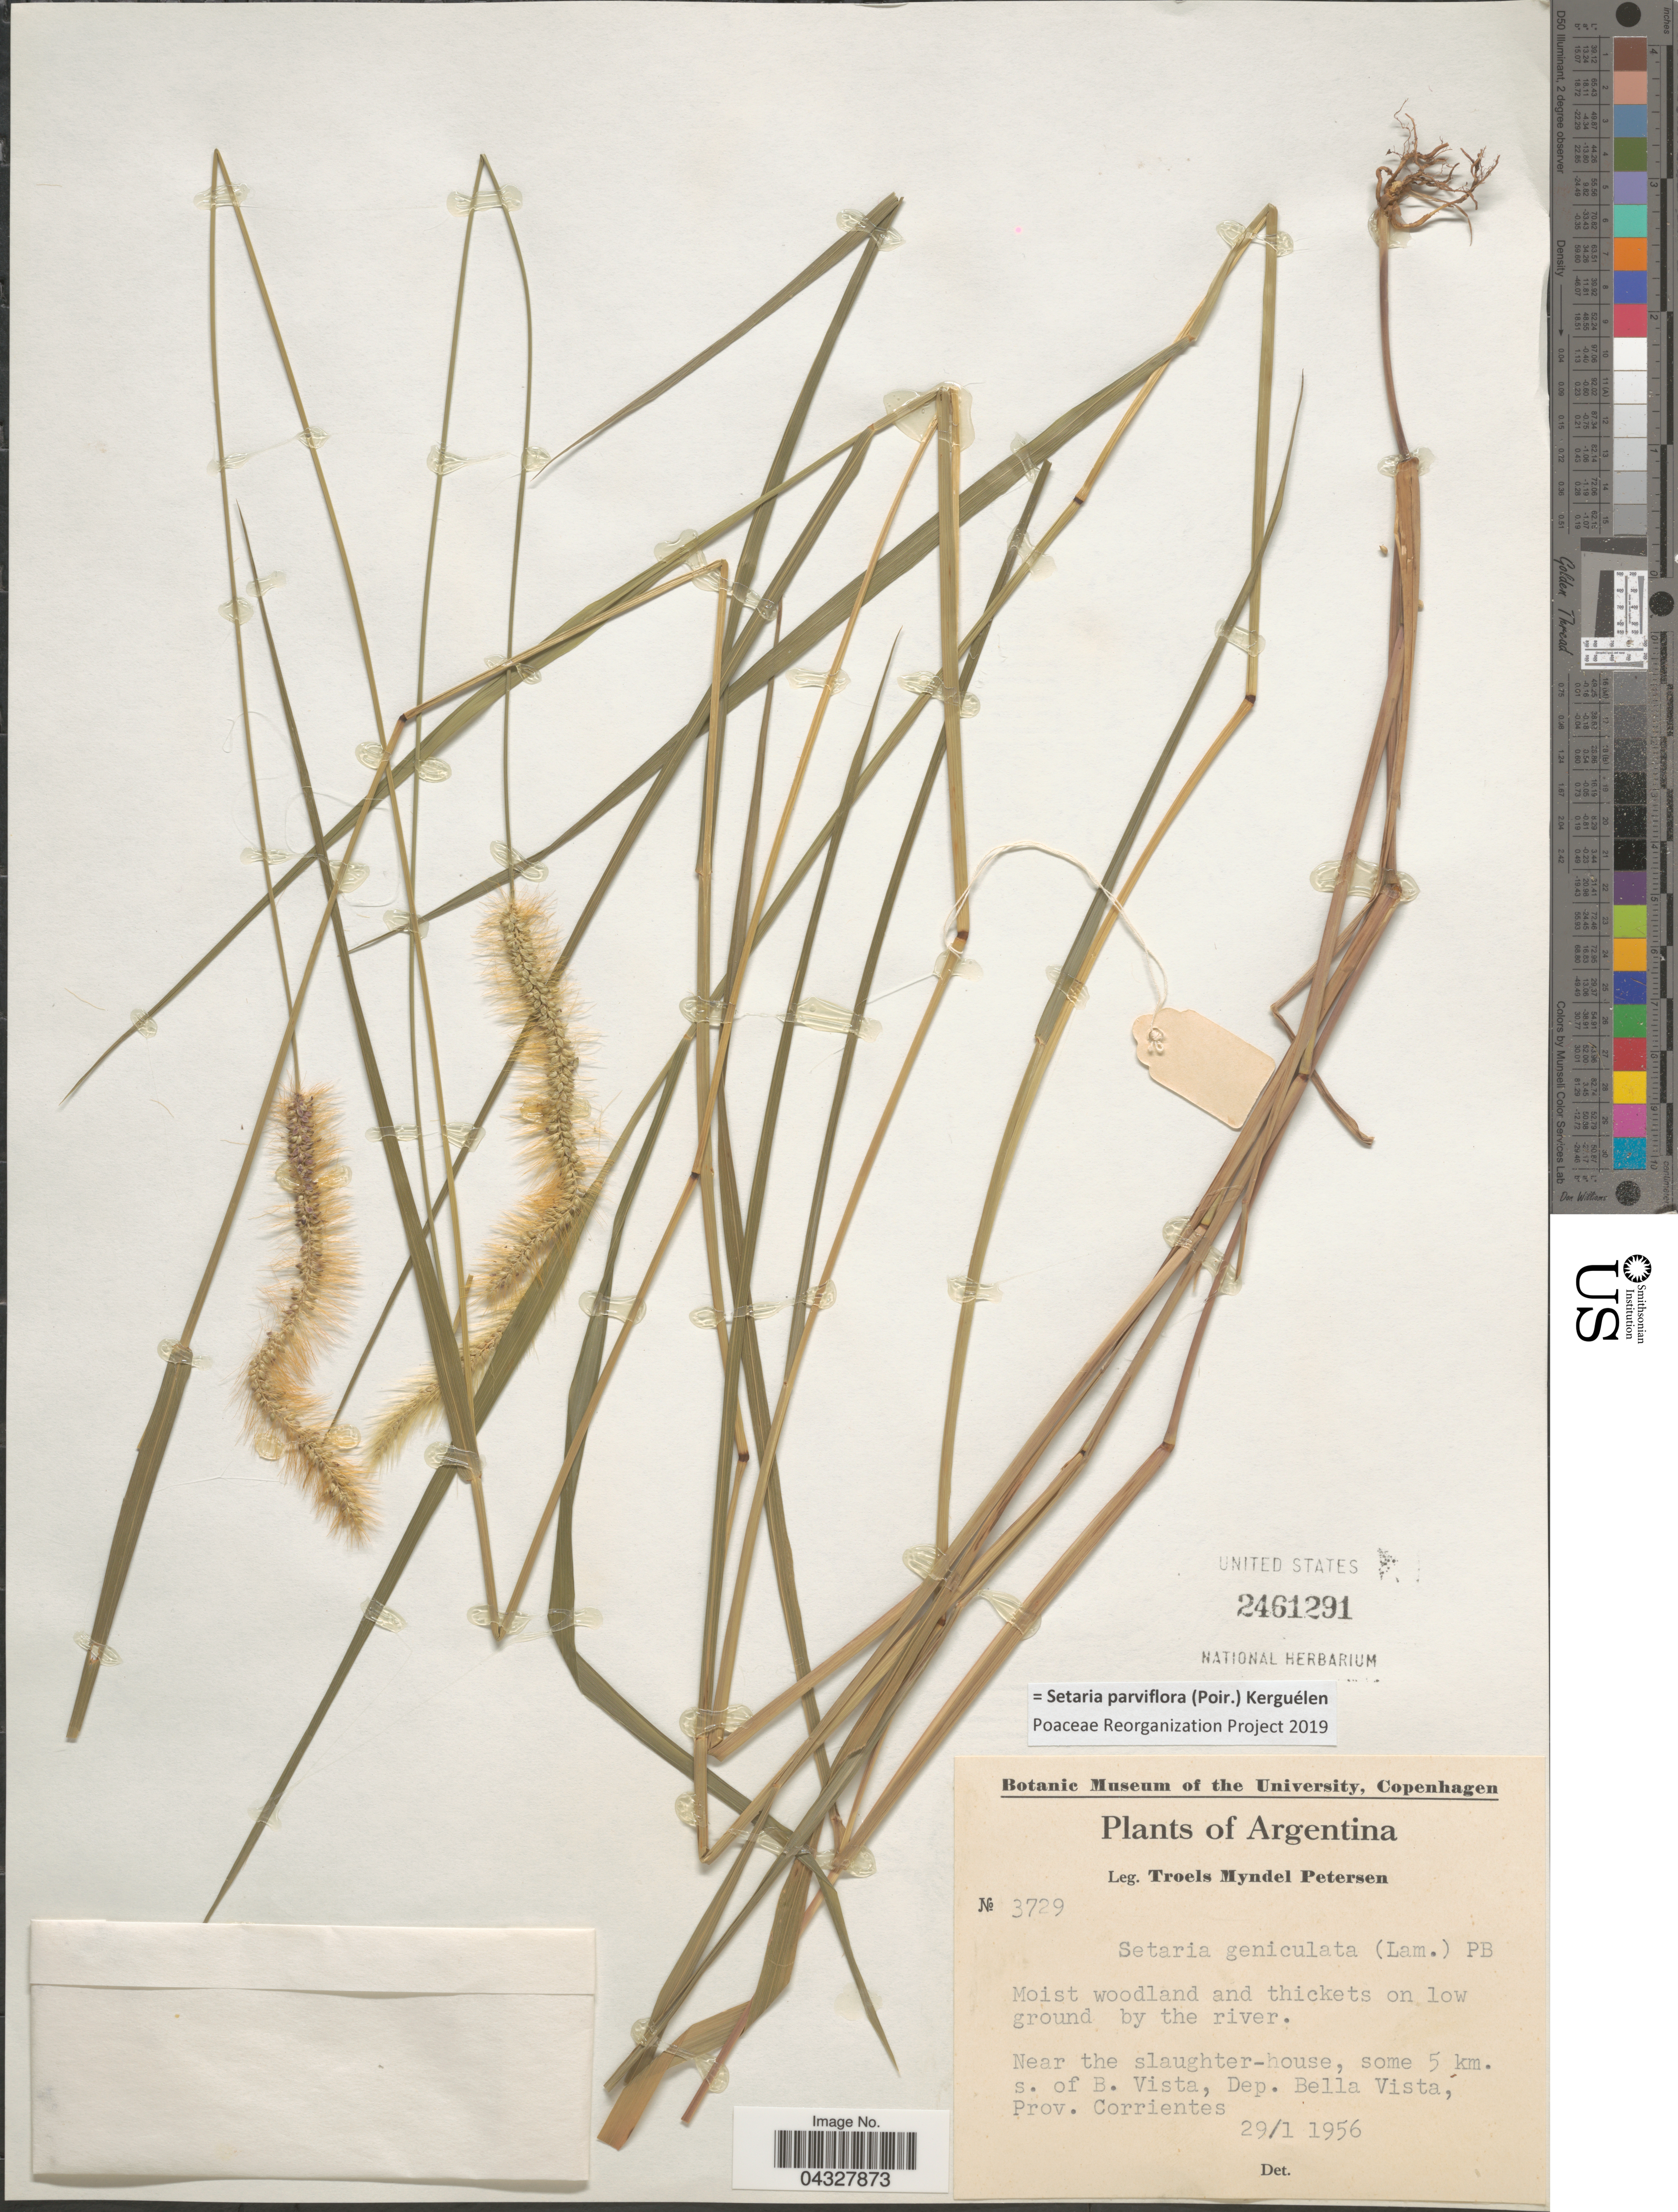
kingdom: Plantae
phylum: Tracheophyta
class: Liliopsida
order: Poales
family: Poaceae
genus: Setaria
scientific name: Setaria parviflora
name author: (Poir.) Kerguélen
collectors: T. M. Petersen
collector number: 3729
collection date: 1956-01-29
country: Argentina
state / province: Corrientes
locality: Near the slaughter-house, some 5 km. s. of B. Vista, Dep. Bella Vista.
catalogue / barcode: US 2461291